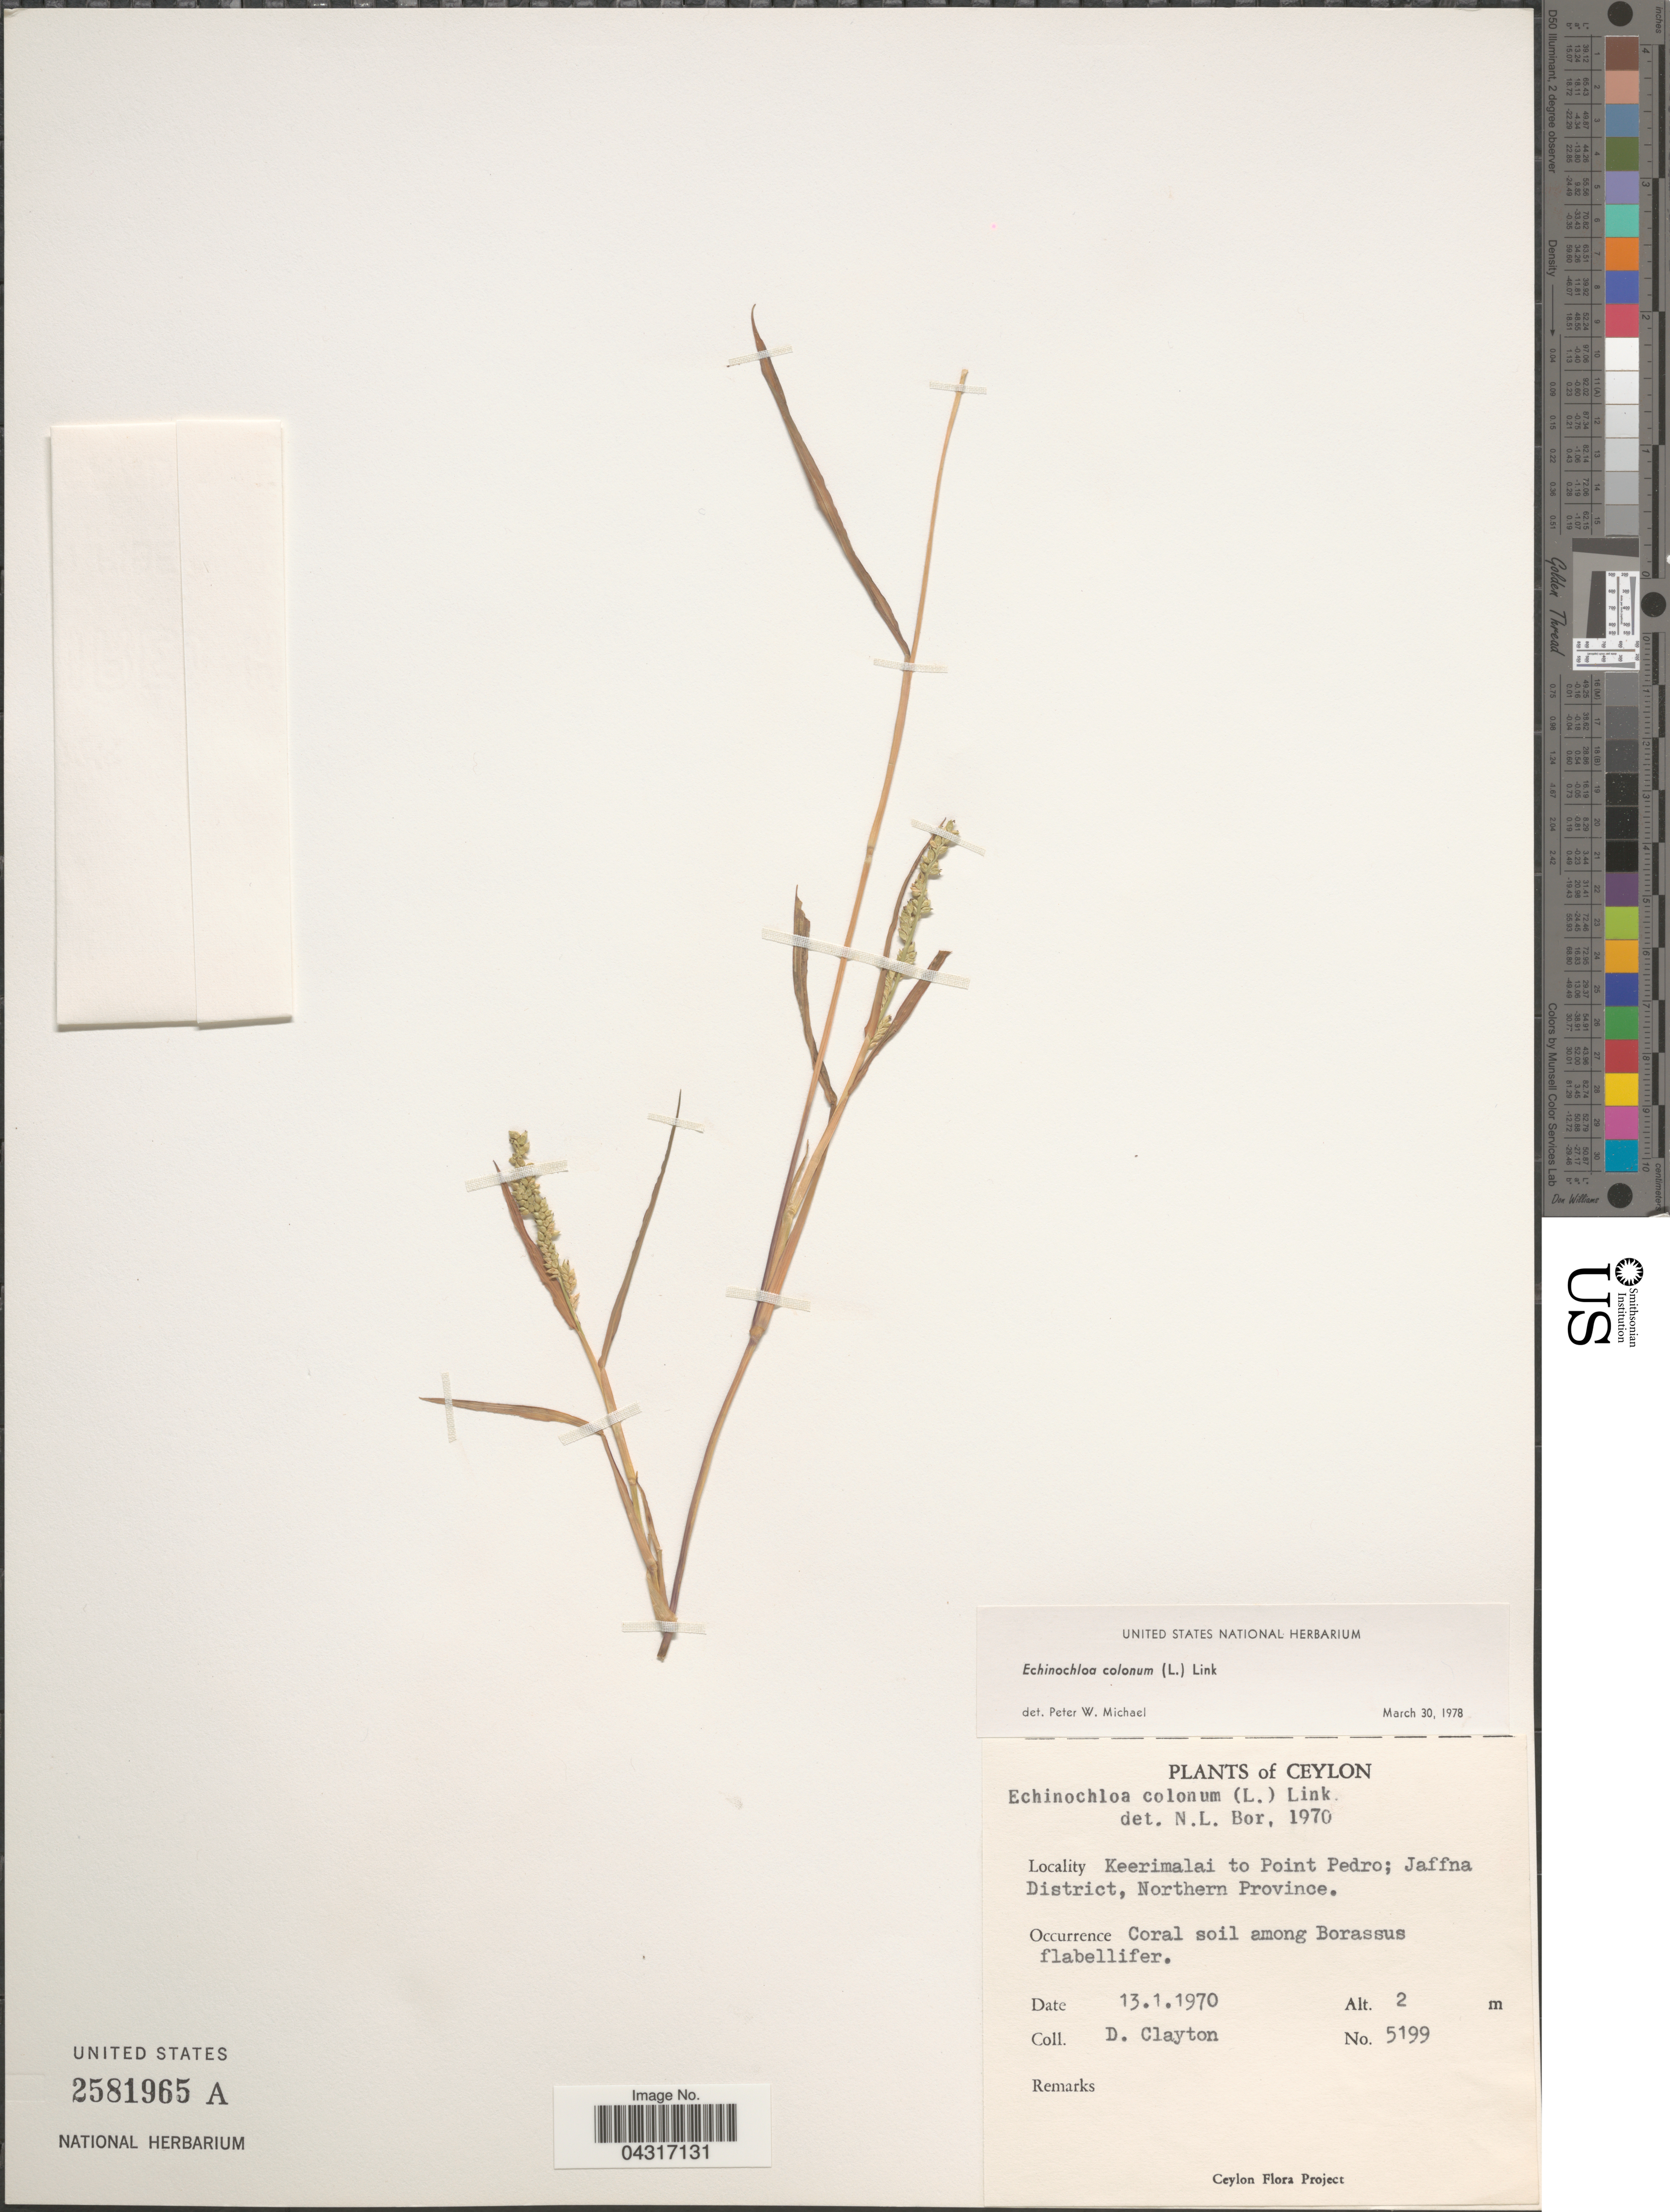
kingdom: Plantae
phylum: Tracheophyta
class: Liliopsida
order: Poales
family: Poaceae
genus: Echinochloa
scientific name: Echinochloa colona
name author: (L.) Link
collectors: D. Clayton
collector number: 5199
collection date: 1970-01-13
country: Sri Lanka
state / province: Northern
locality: Ceylon. Keerimalai to Point Pedro; Jaffna District.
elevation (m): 2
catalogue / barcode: US 2581965A